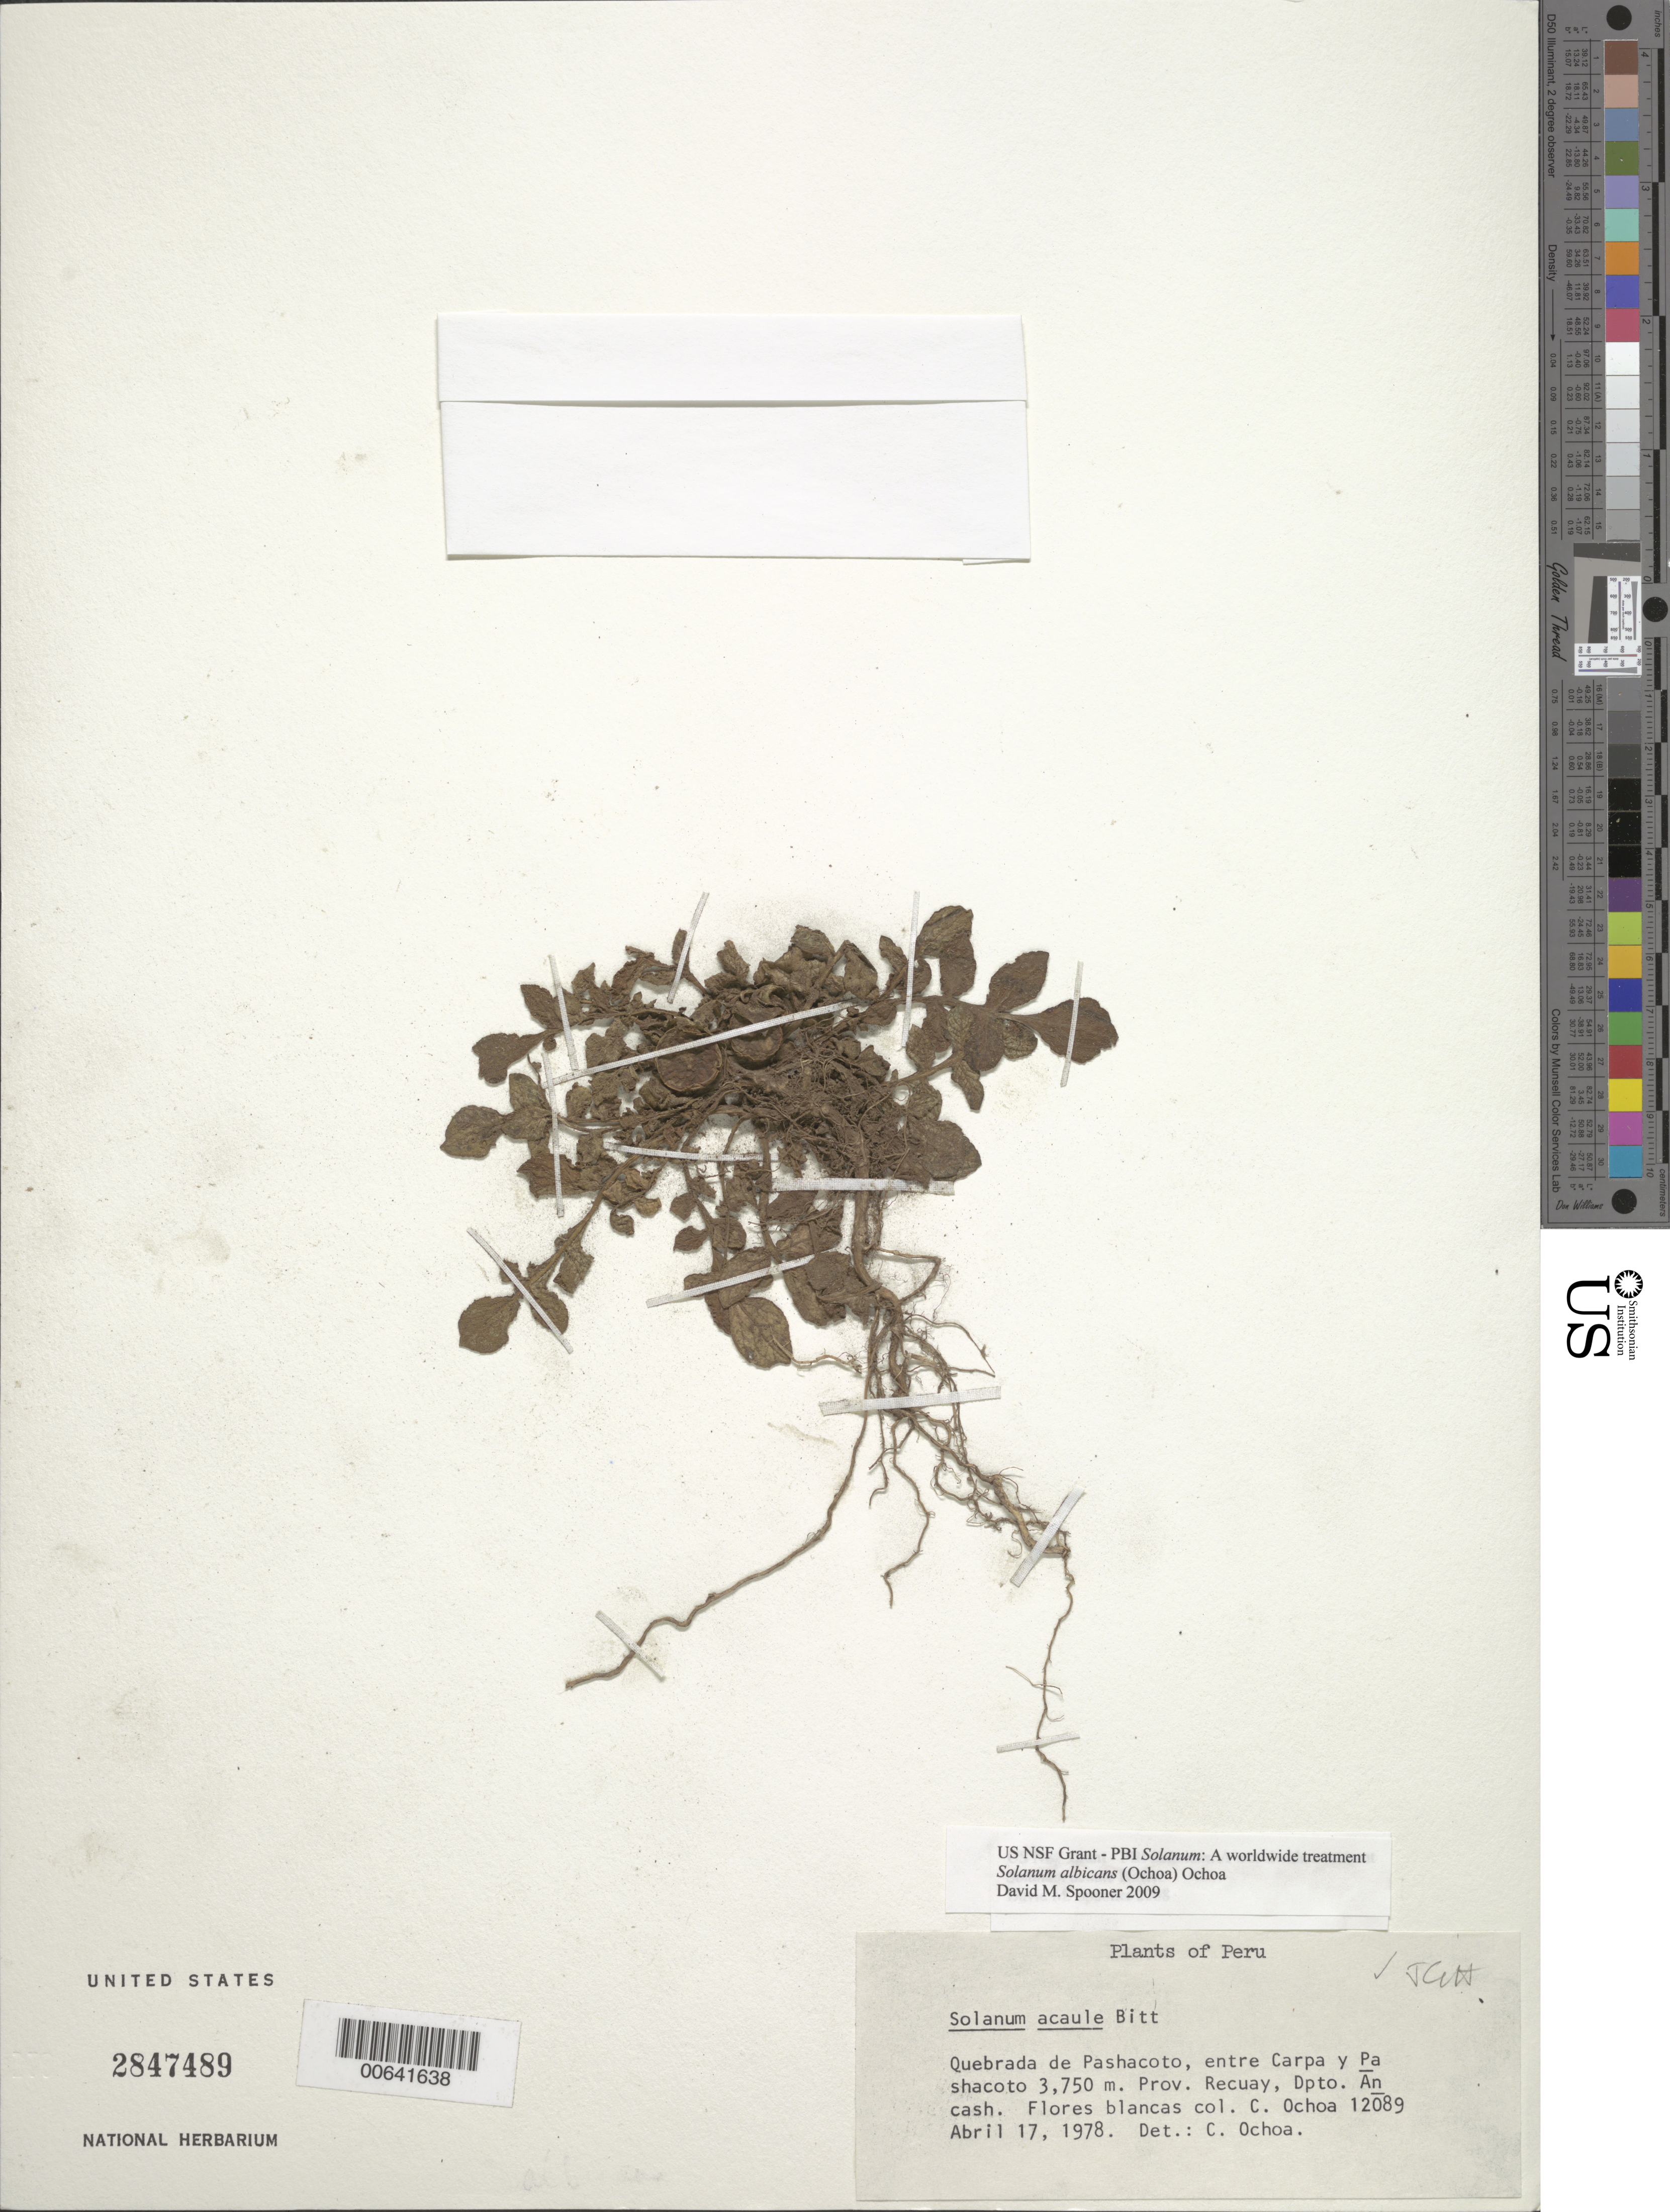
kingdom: Plantae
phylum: Tracheophyta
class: Magnoliopsida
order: Solanales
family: Solanaceae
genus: Solanum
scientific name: Solanum albicans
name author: (Ochoa) Ochoa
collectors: C. Ochoa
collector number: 12089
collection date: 1978-04-17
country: Peru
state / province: Ancash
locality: Quebrada de Pashacoto, entre Carpa y Pashacoto. Prov. Recuay, Dpto. Ancash.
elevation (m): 3750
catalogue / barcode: US 2847489